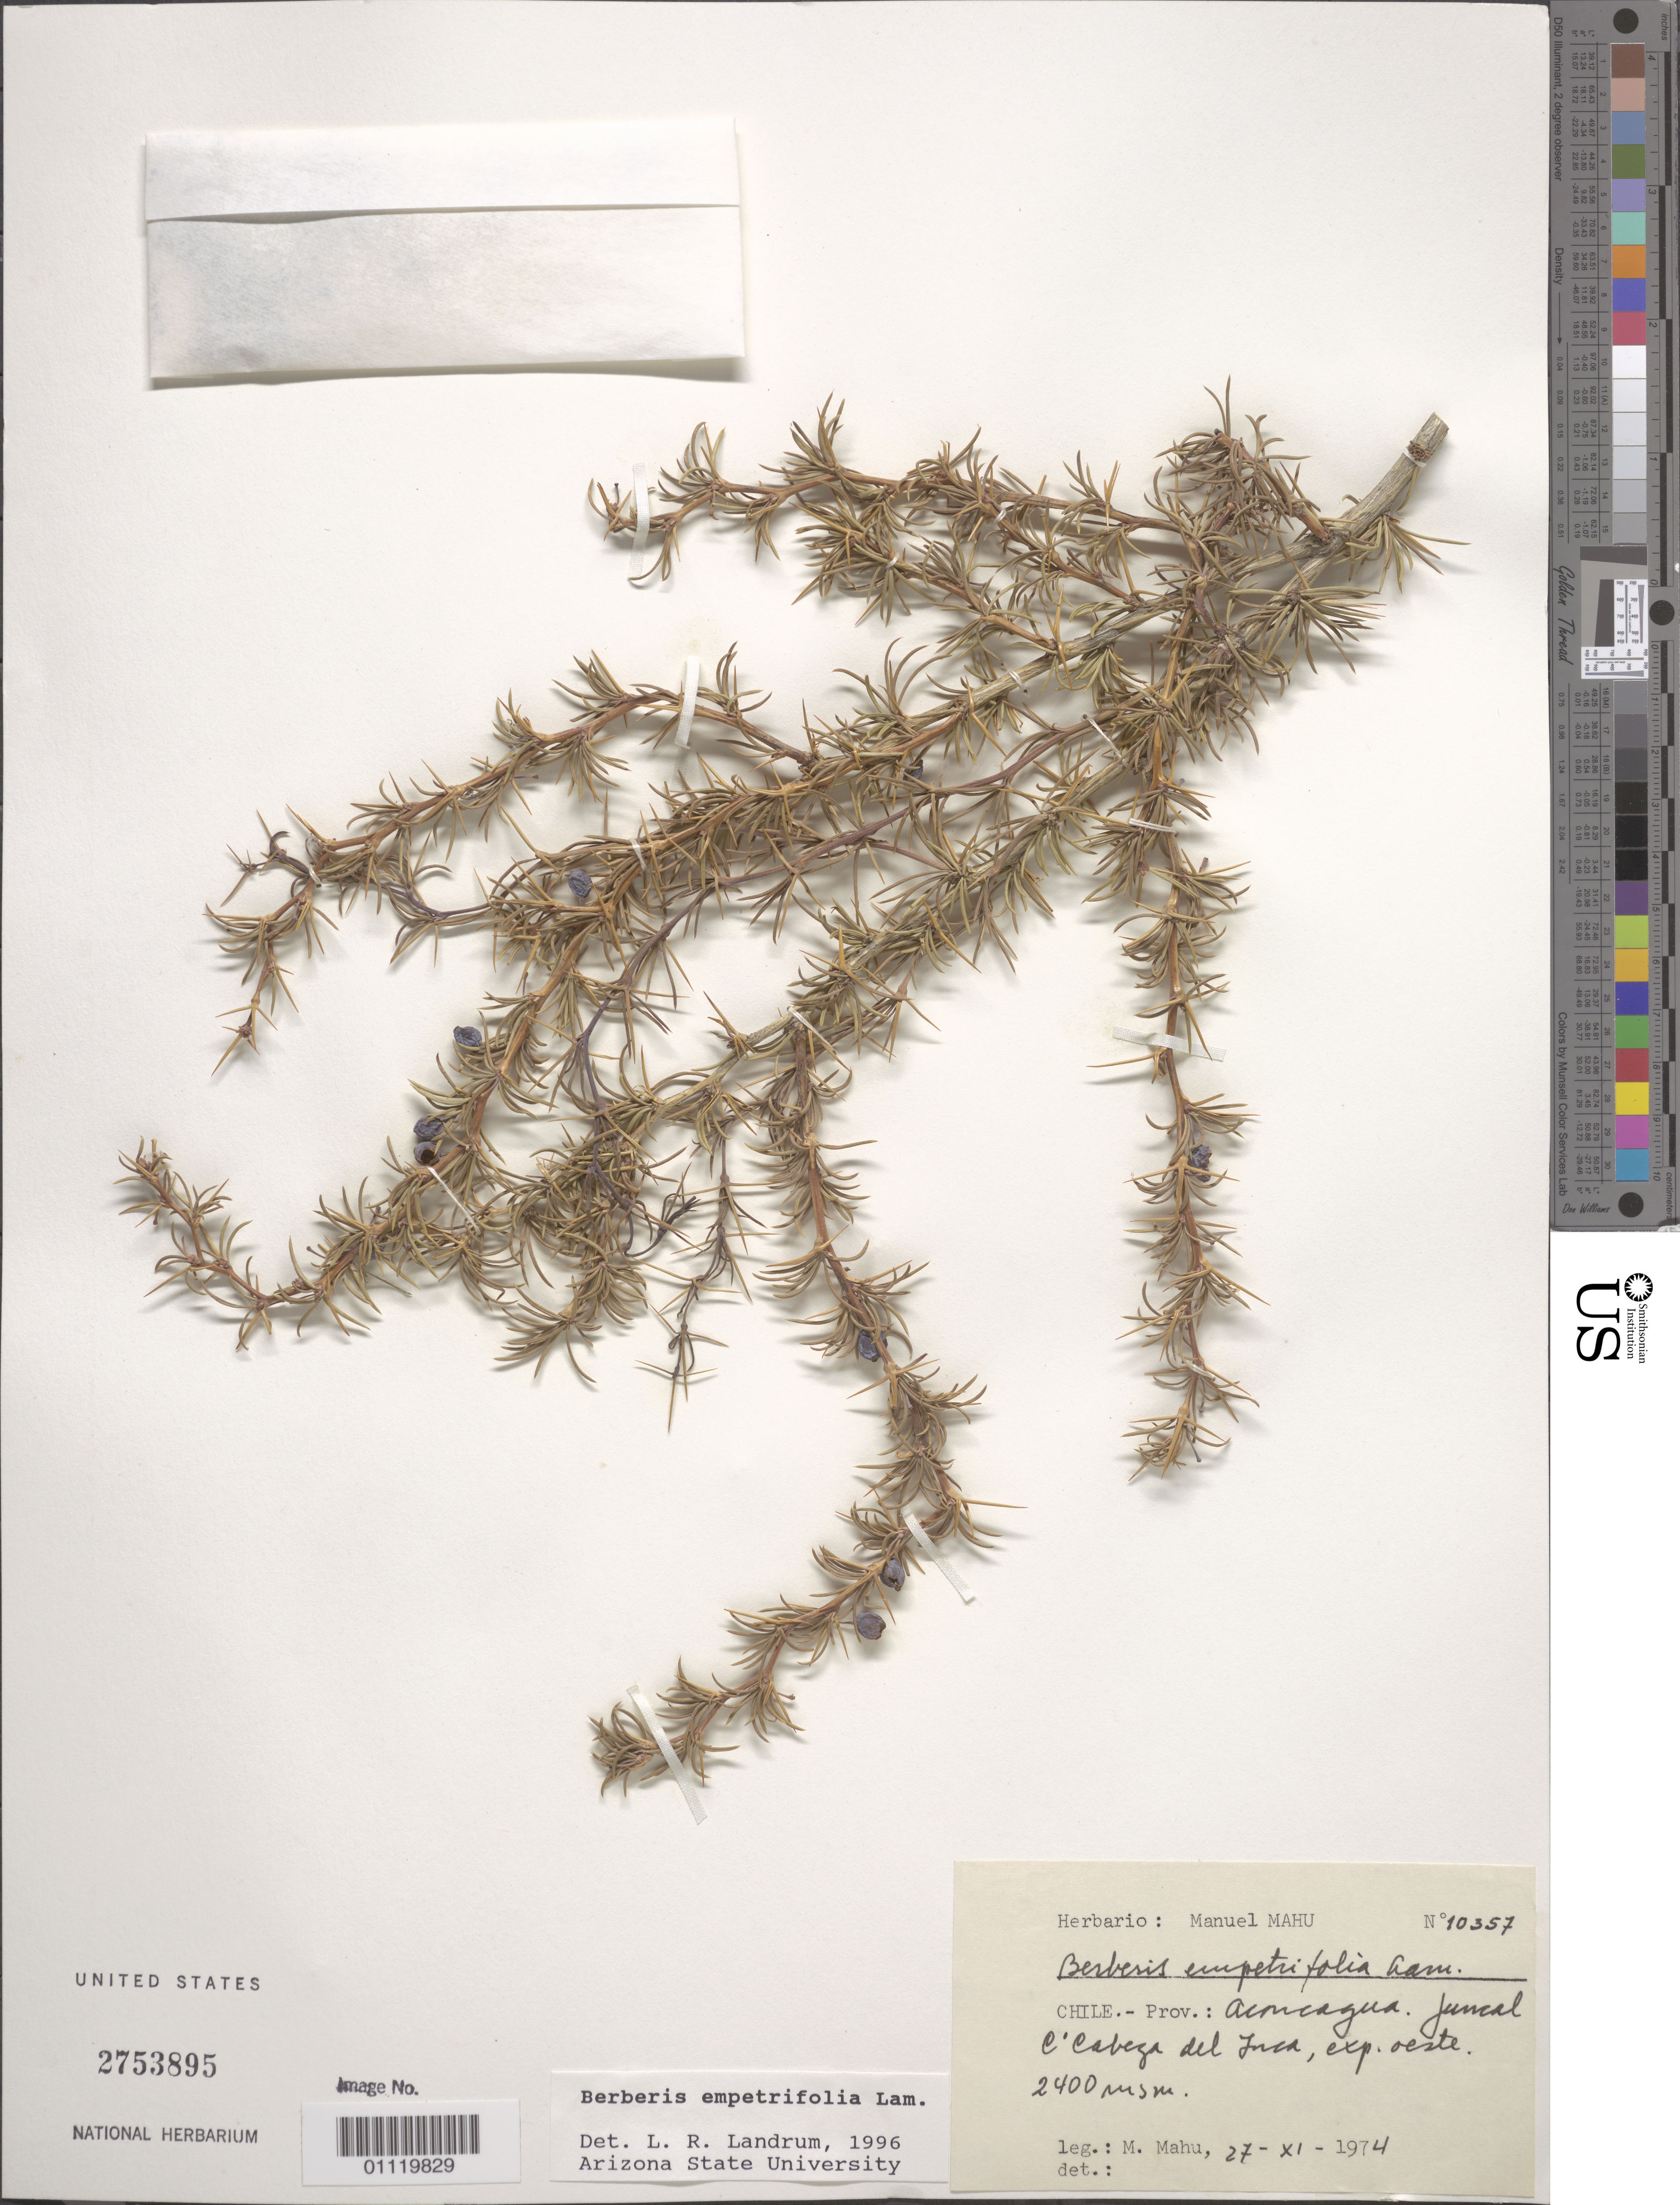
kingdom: Plantae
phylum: Tracheophyta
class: Magnoliopsida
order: Ranunculales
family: Berberidaceae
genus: Berberis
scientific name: Berberis empetrifolia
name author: Lam.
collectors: M. Mahu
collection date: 1974-10-27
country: Chile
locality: Possibly San Felipe de Aconcagua Province in the Valparaiso Region.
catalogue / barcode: US 2753895